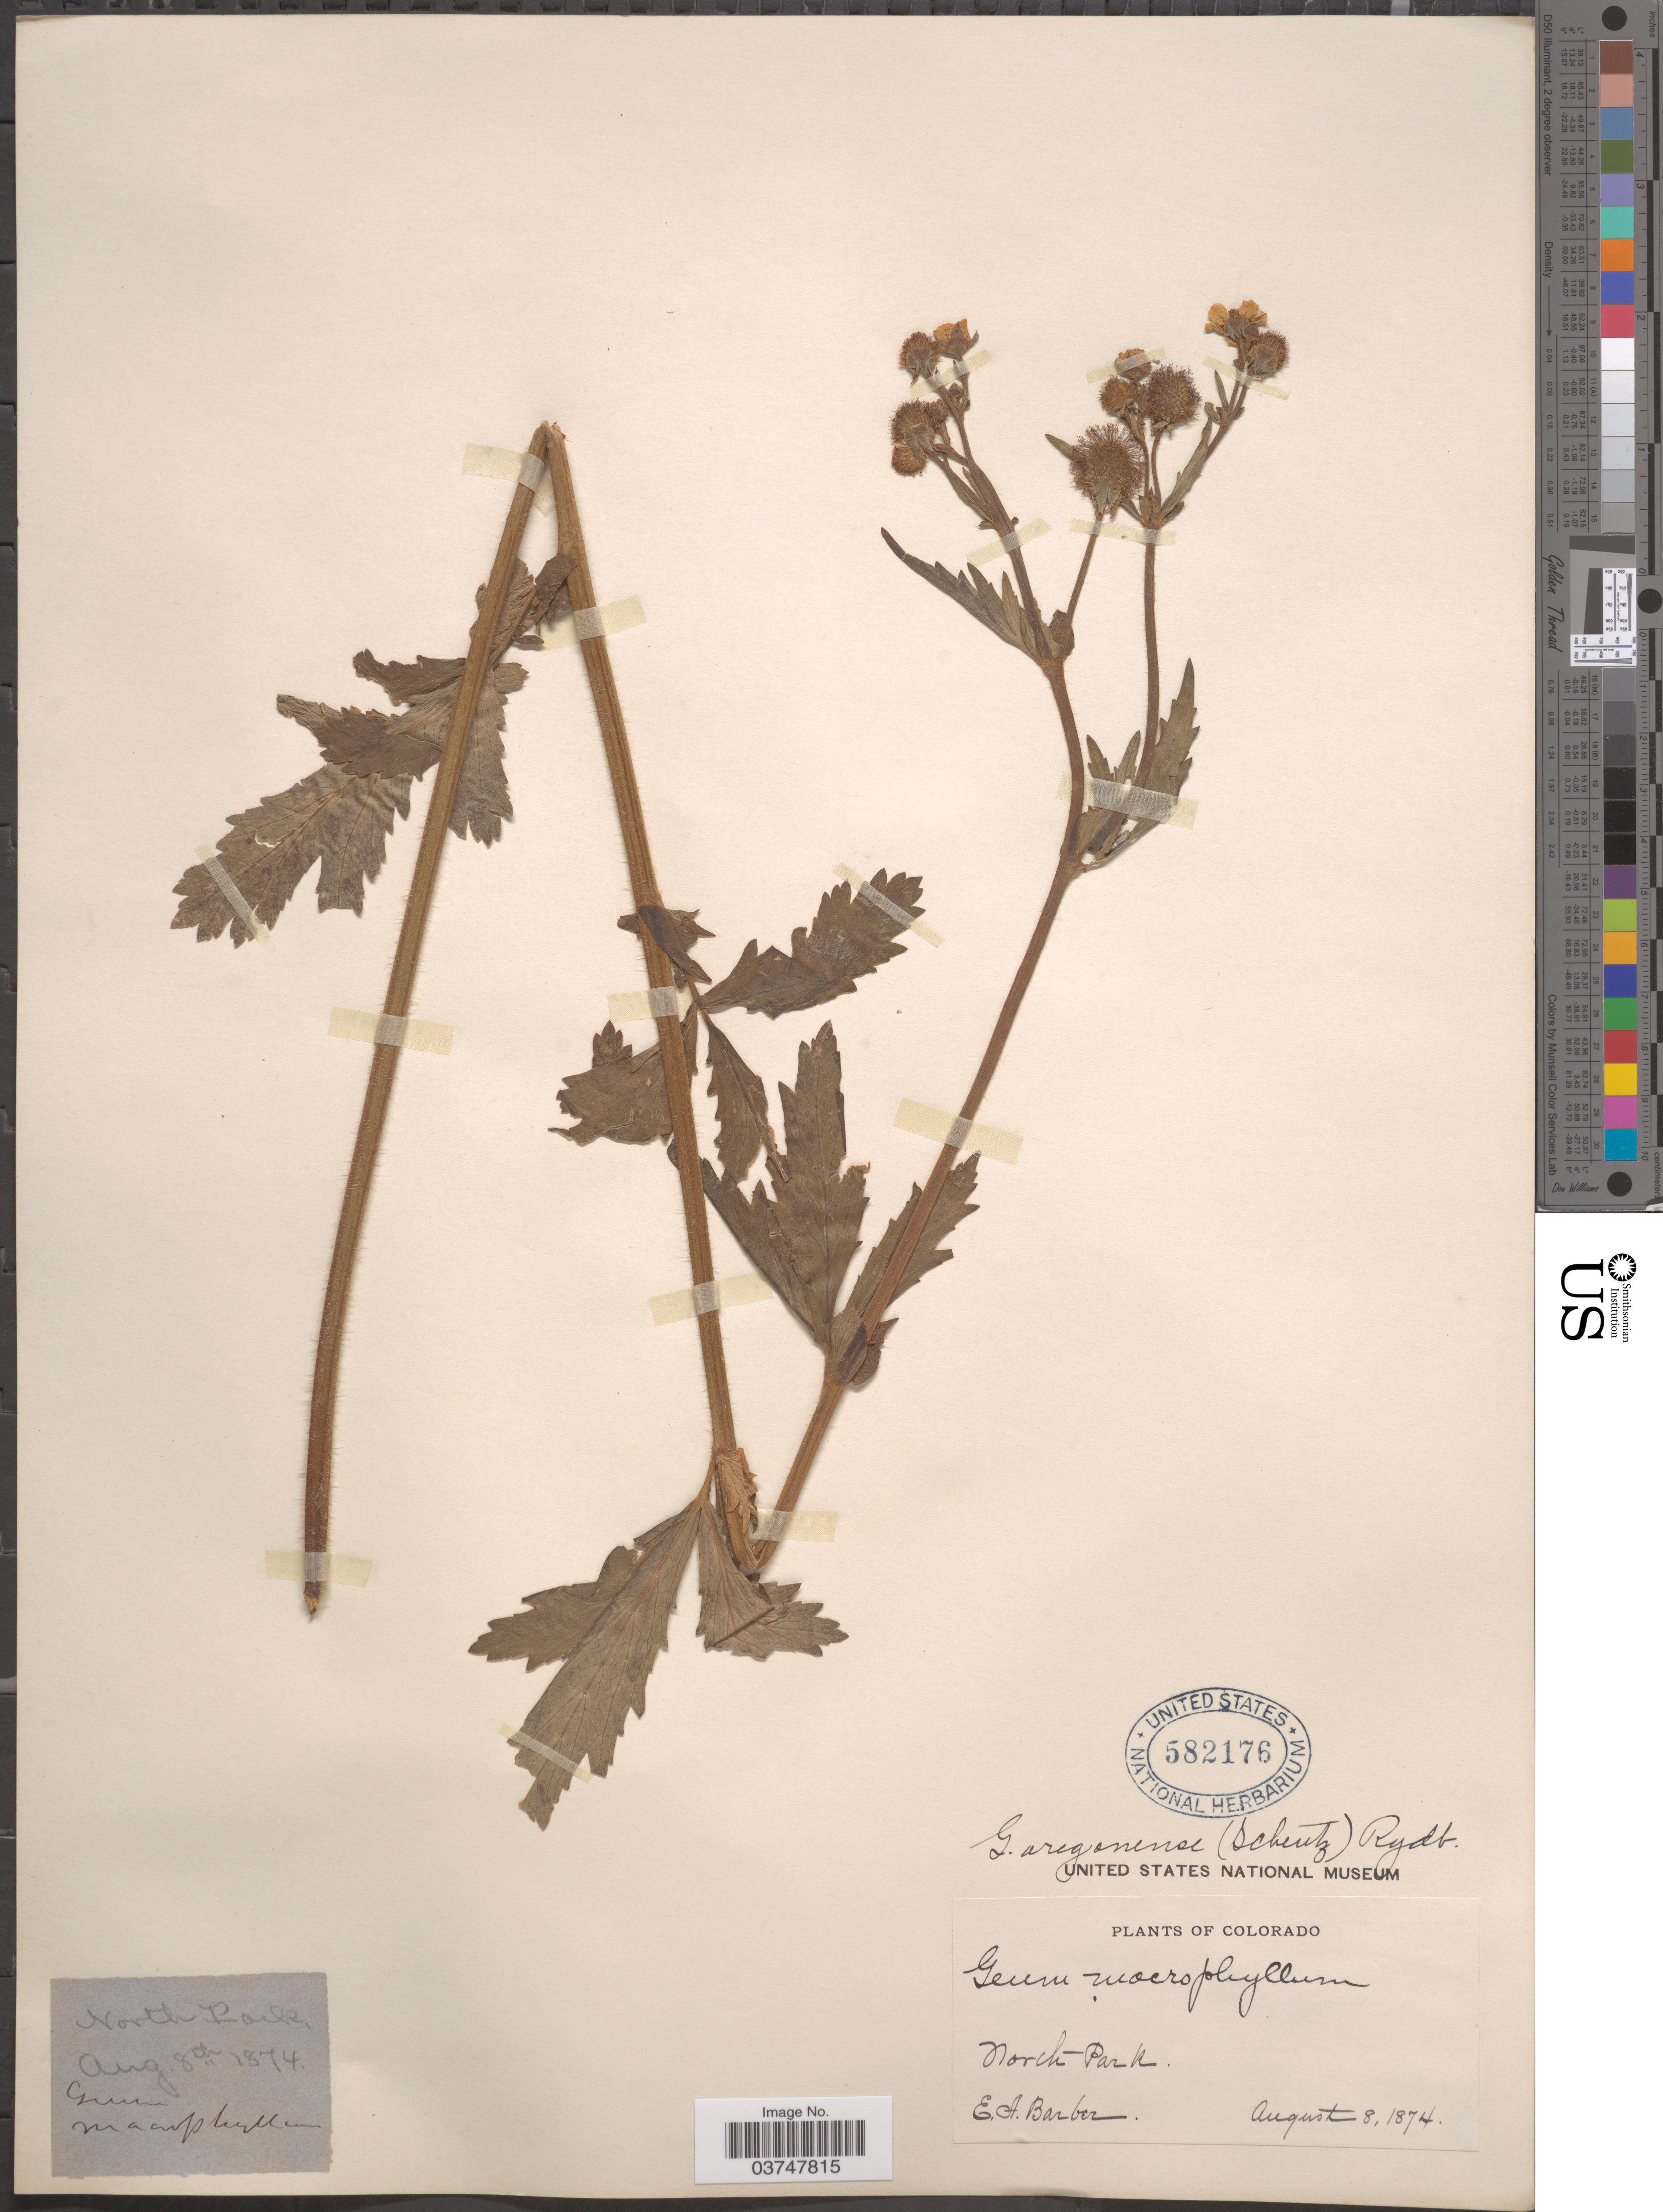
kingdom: Plantae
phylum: Tracheophyta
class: Magnoliopsida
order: Rosales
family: Rosaceae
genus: Geum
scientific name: Geum oregonense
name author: Rydb.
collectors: E. Barber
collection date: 1874-08-08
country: United States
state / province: Colorado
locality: North Park.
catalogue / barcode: US 582176